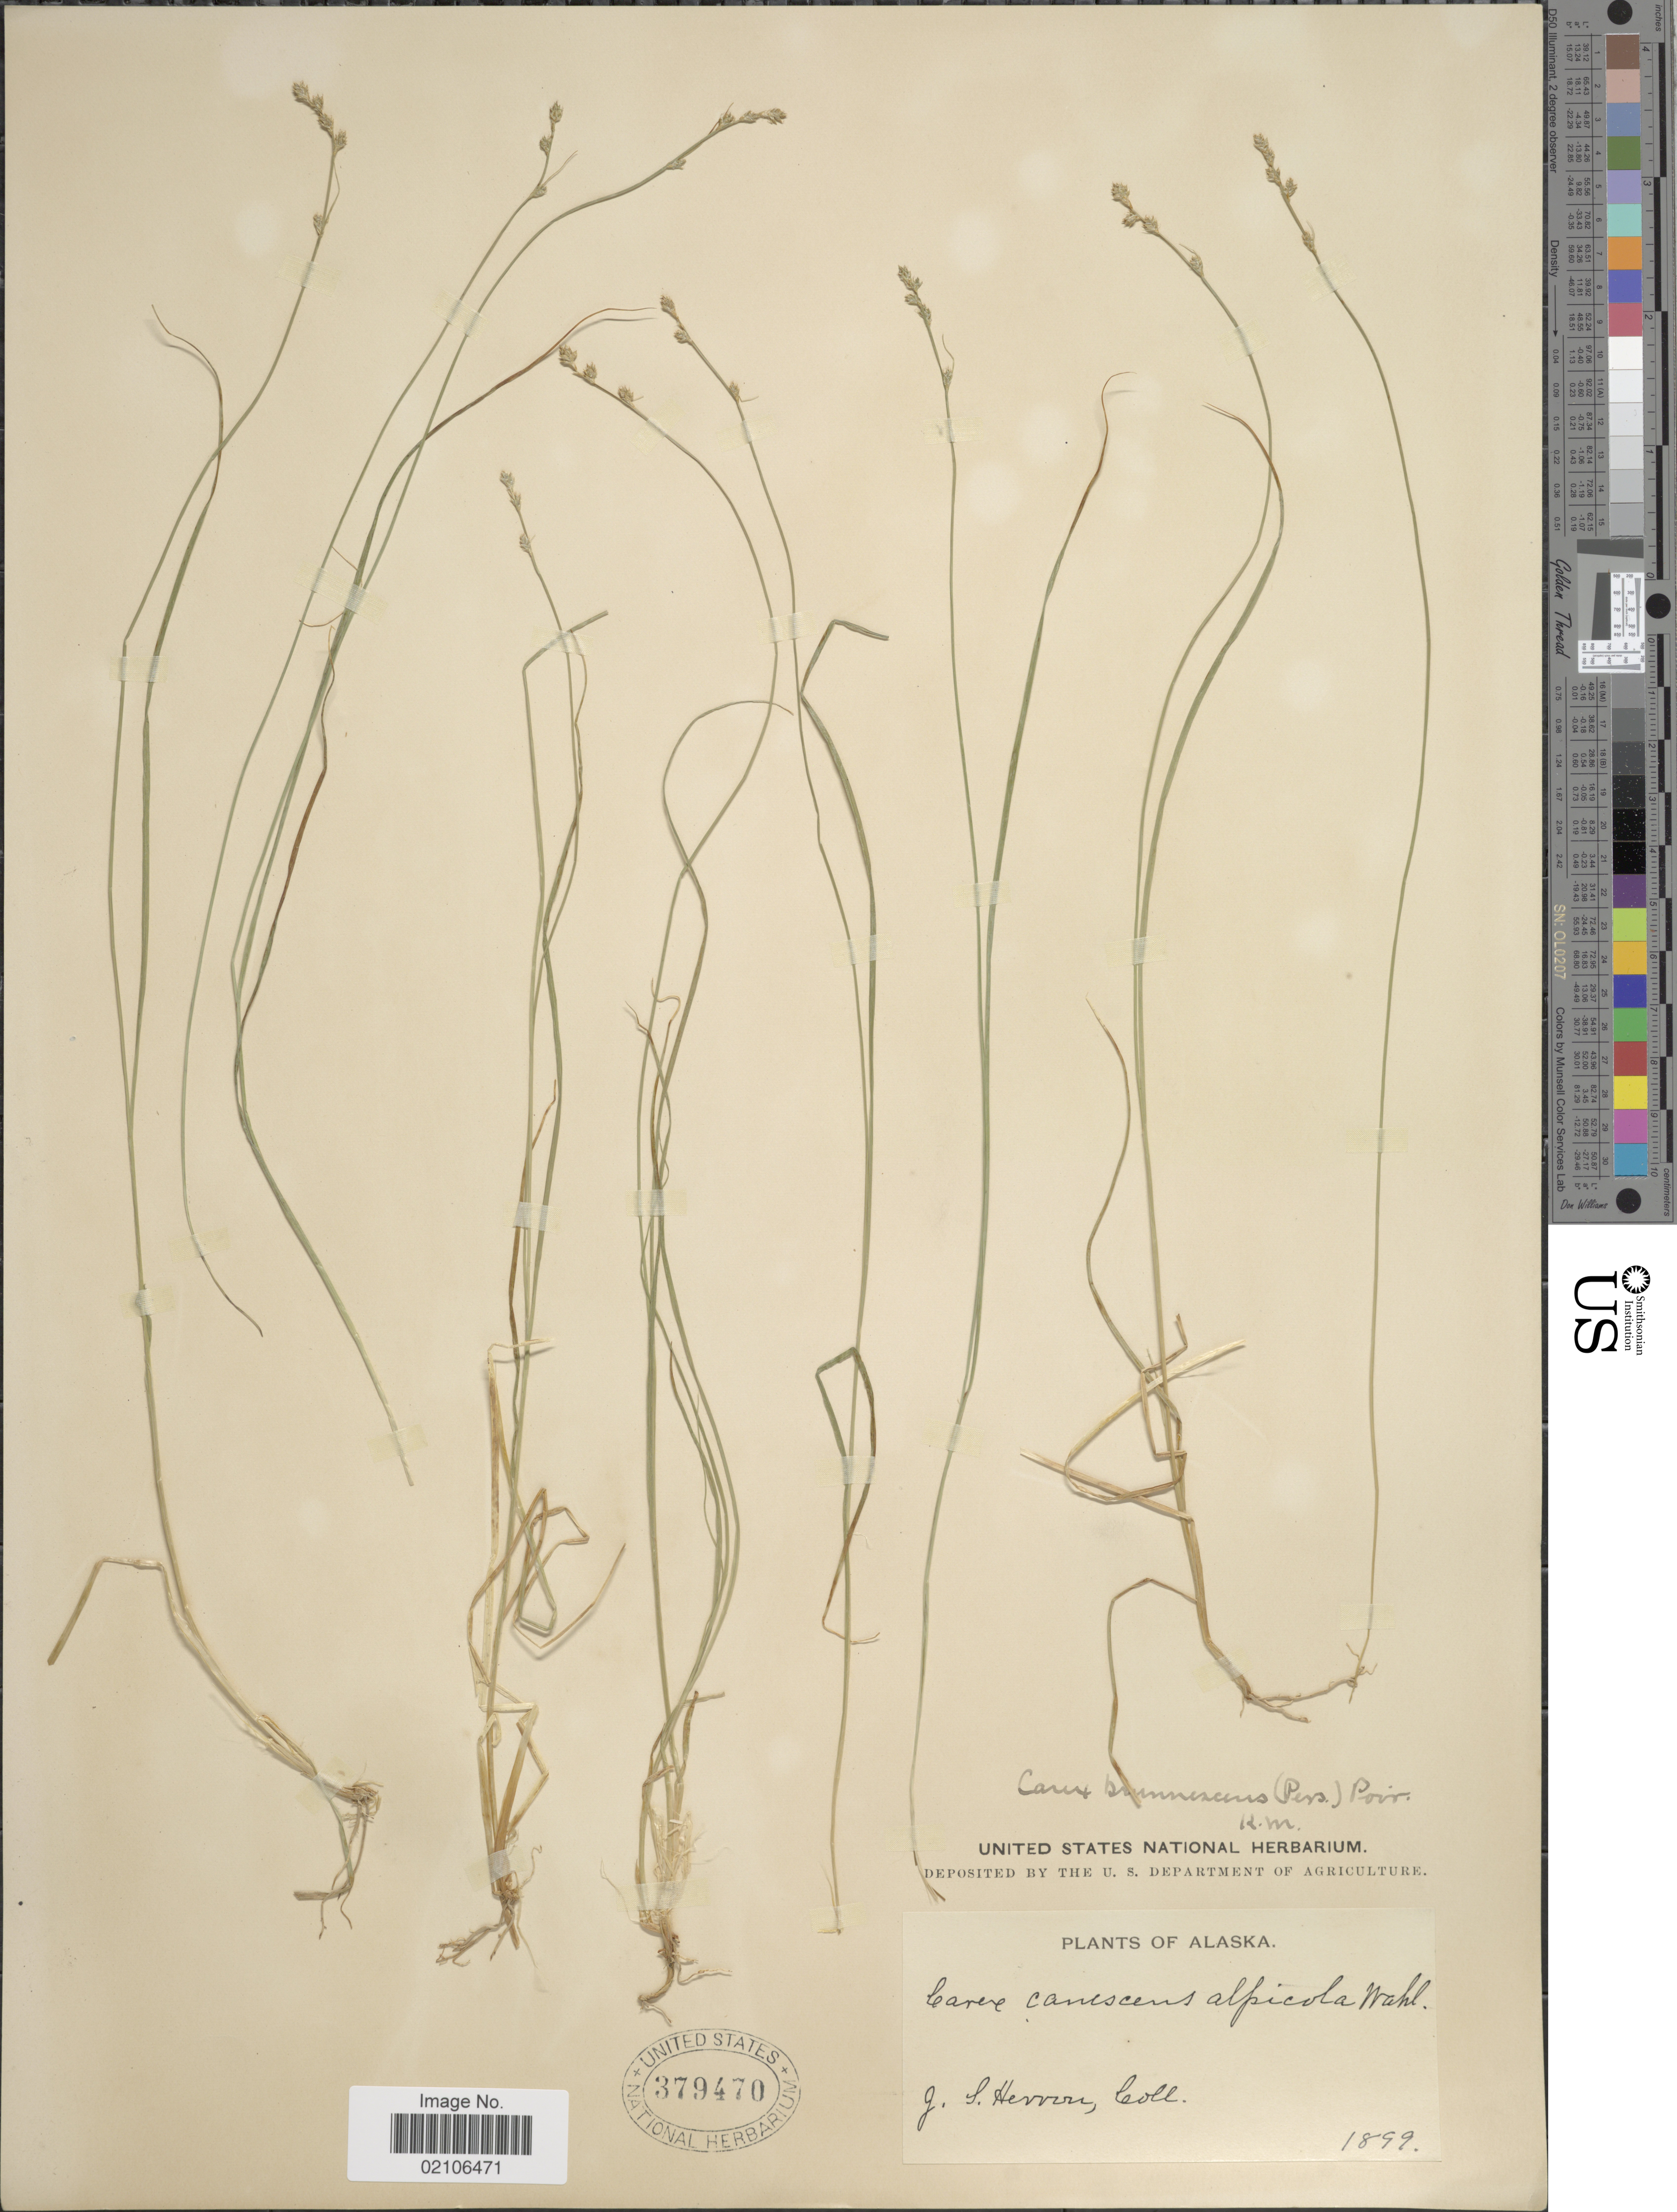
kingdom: Plantae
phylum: Tracheophyta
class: Liliopsida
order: Poales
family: Cyperaceae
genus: Carex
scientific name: Carex brunnescens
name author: (Pers.) Poir.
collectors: J. Herron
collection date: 1899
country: United States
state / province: Alaska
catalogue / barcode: US 379470